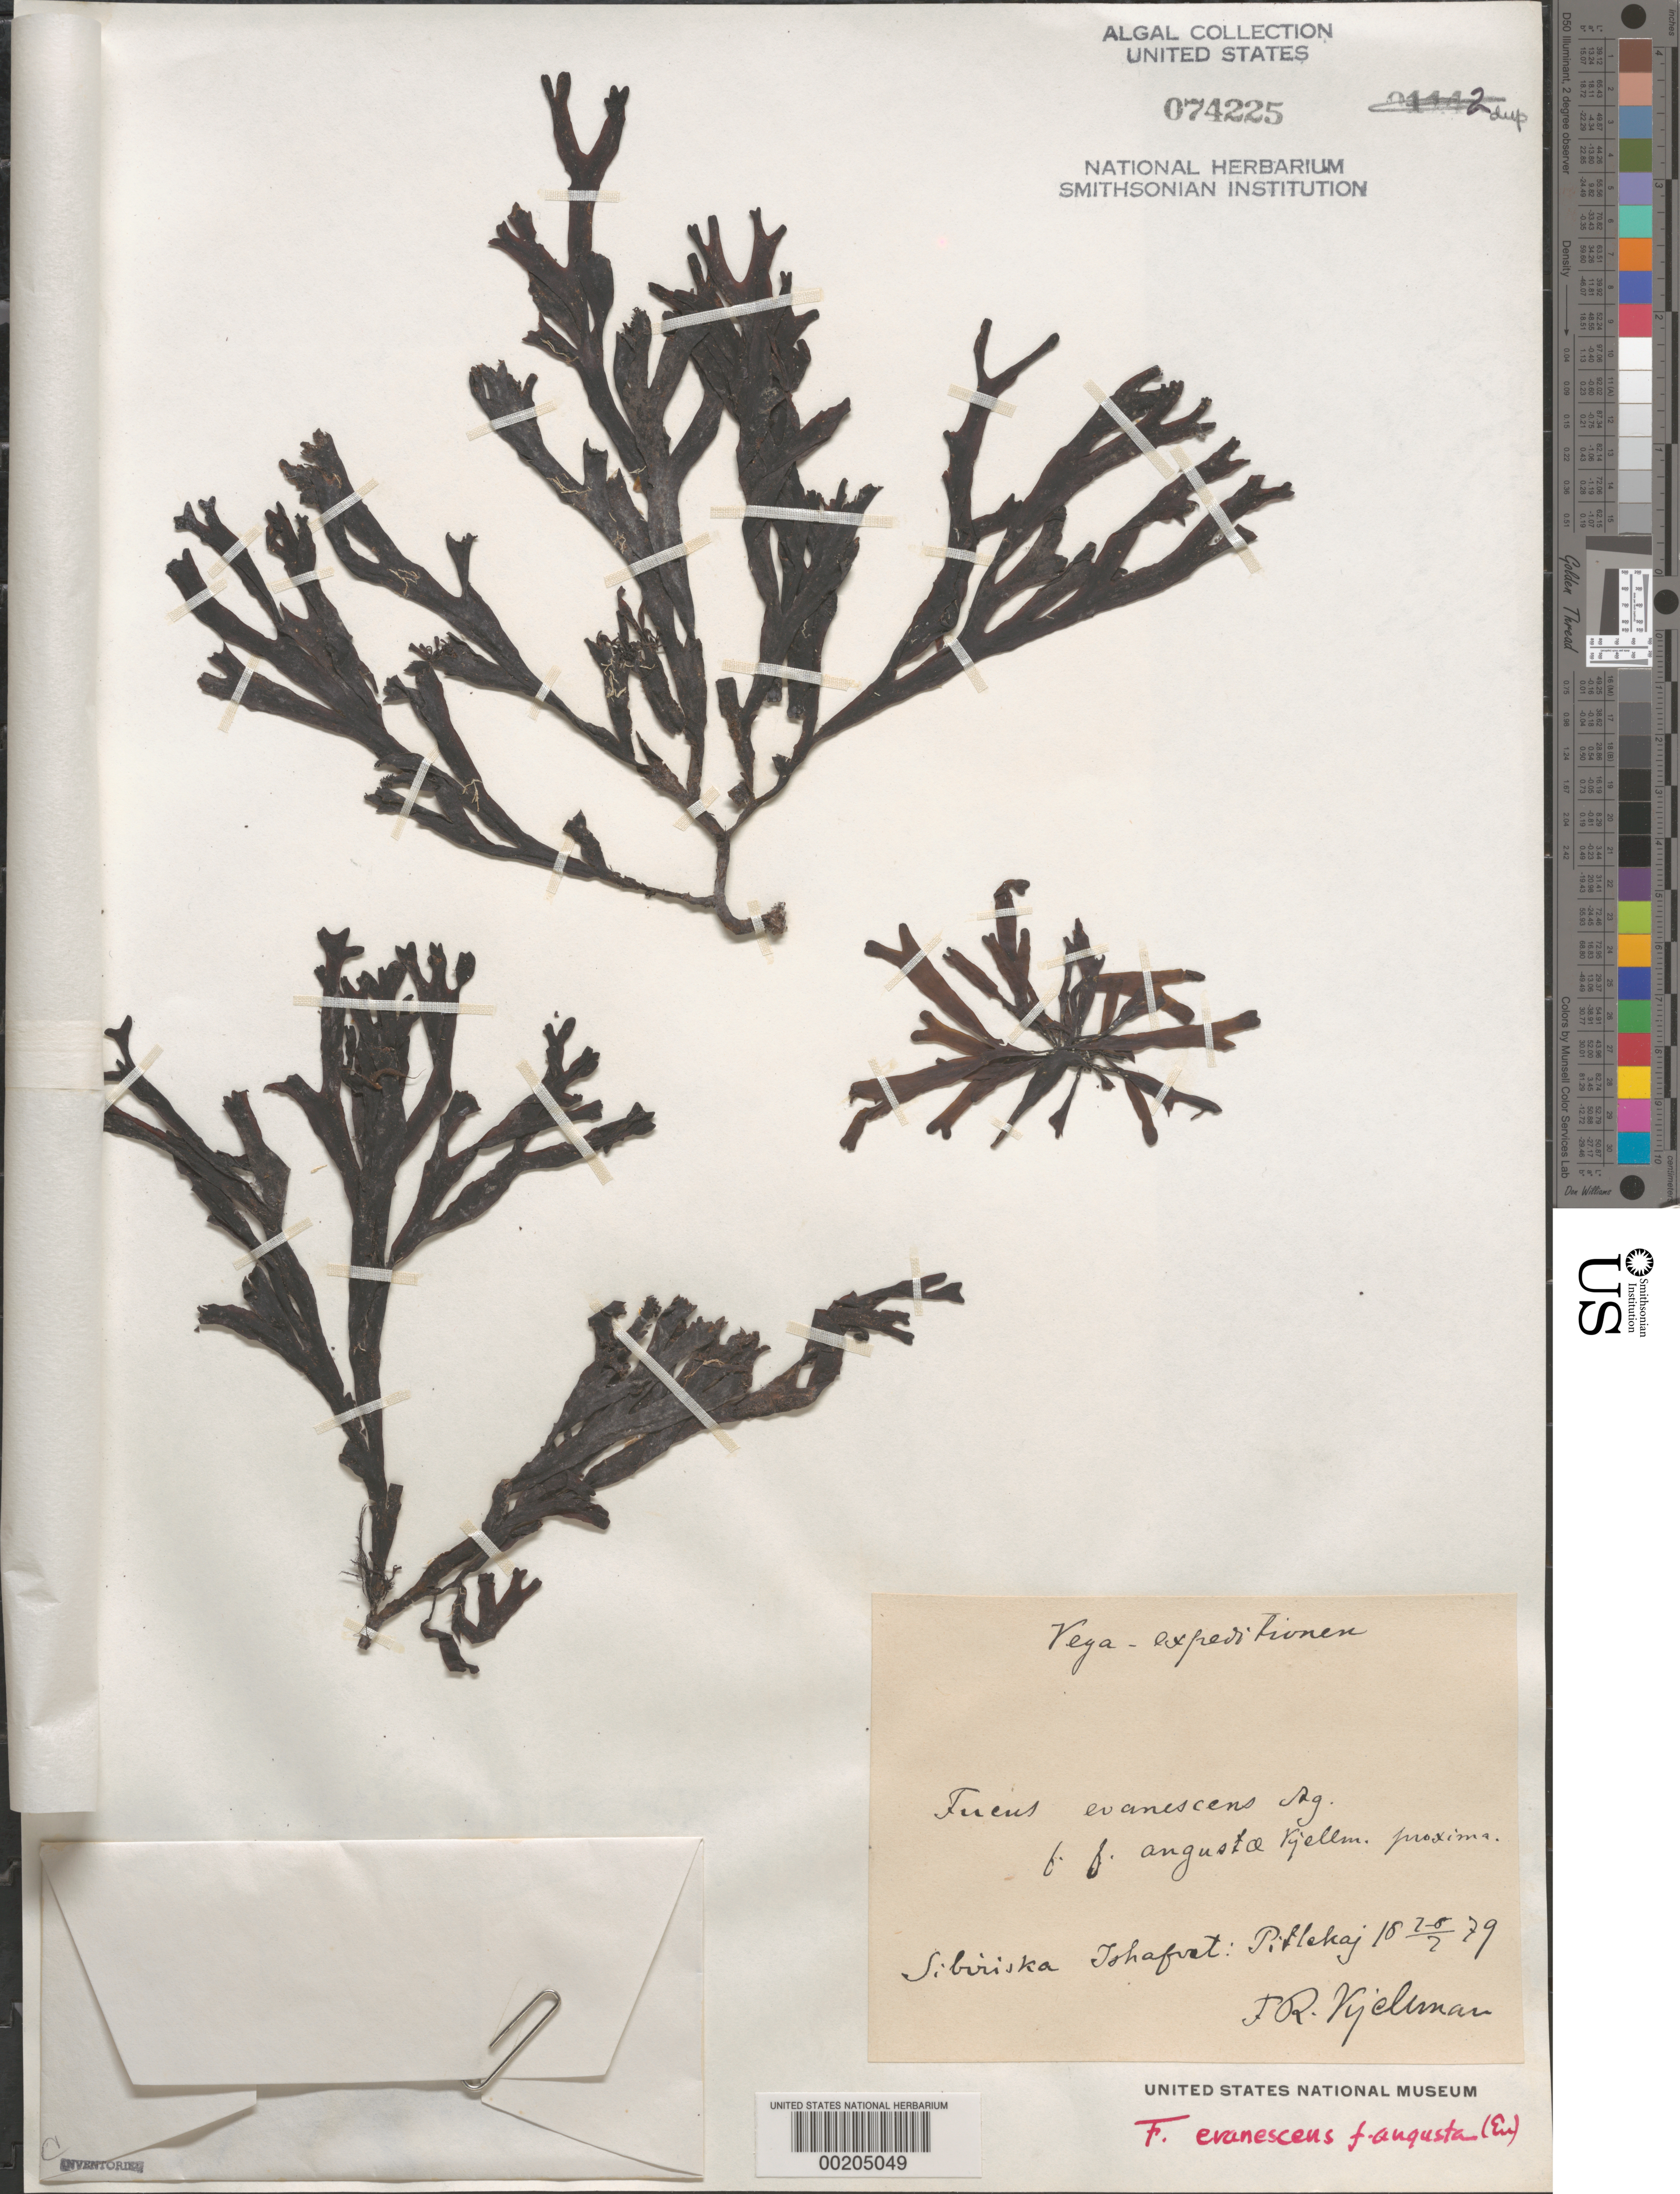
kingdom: Chromista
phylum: Ochrophyta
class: Phaeophyceae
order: Fucales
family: Fucaceae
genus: Fucus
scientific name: Fucus distichus subsp. evanescens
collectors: F. R. Kjellman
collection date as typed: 07 Jul 1879 TO 08 Jul 1879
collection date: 1879-07-07/1879-07-08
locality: Sibviiska tshafvat: piflekaj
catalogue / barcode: US 74225